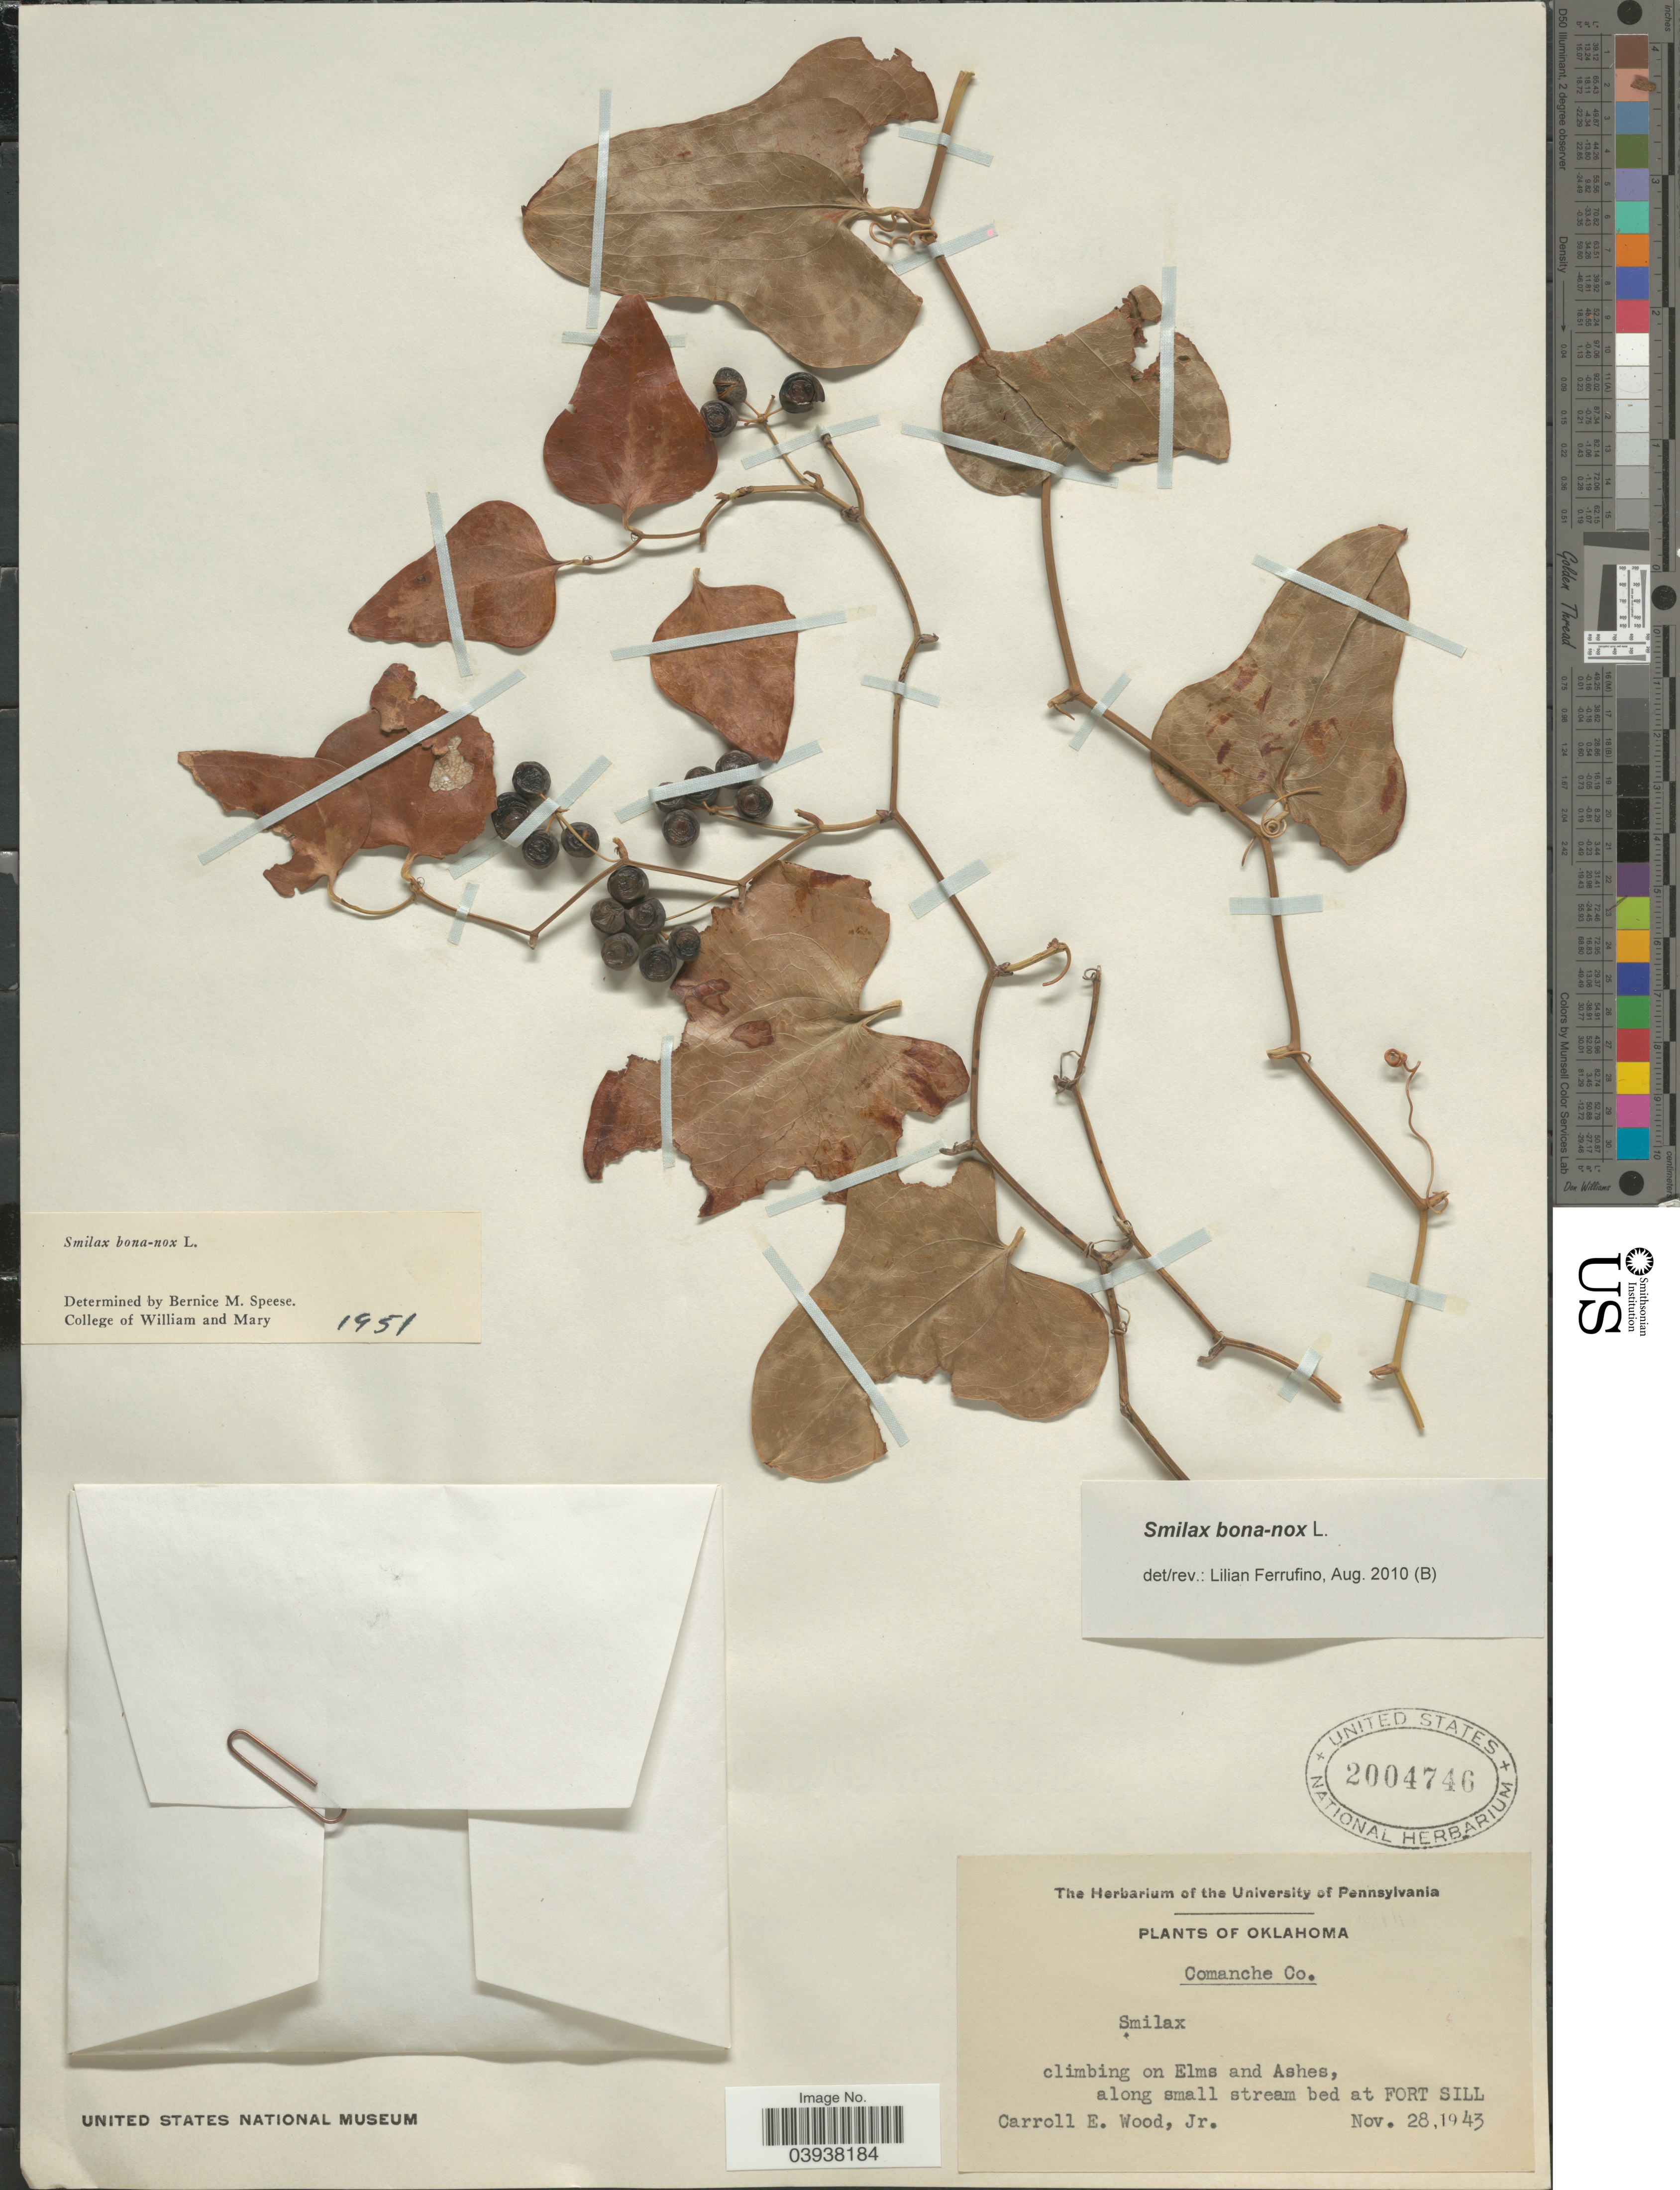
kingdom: Plantae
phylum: Tracheophyta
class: Liliopsida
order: Liliales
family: Smilacaceae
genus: Smilax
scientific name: Smilax bona-nox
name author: L.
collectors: C. E. Wood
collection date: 1943-11-28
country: United States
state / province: Oklahoma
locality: Comanche Co. Climbing on Elms and Ashes, along small stream bed at Fort Sill.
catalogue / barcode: US 2004746